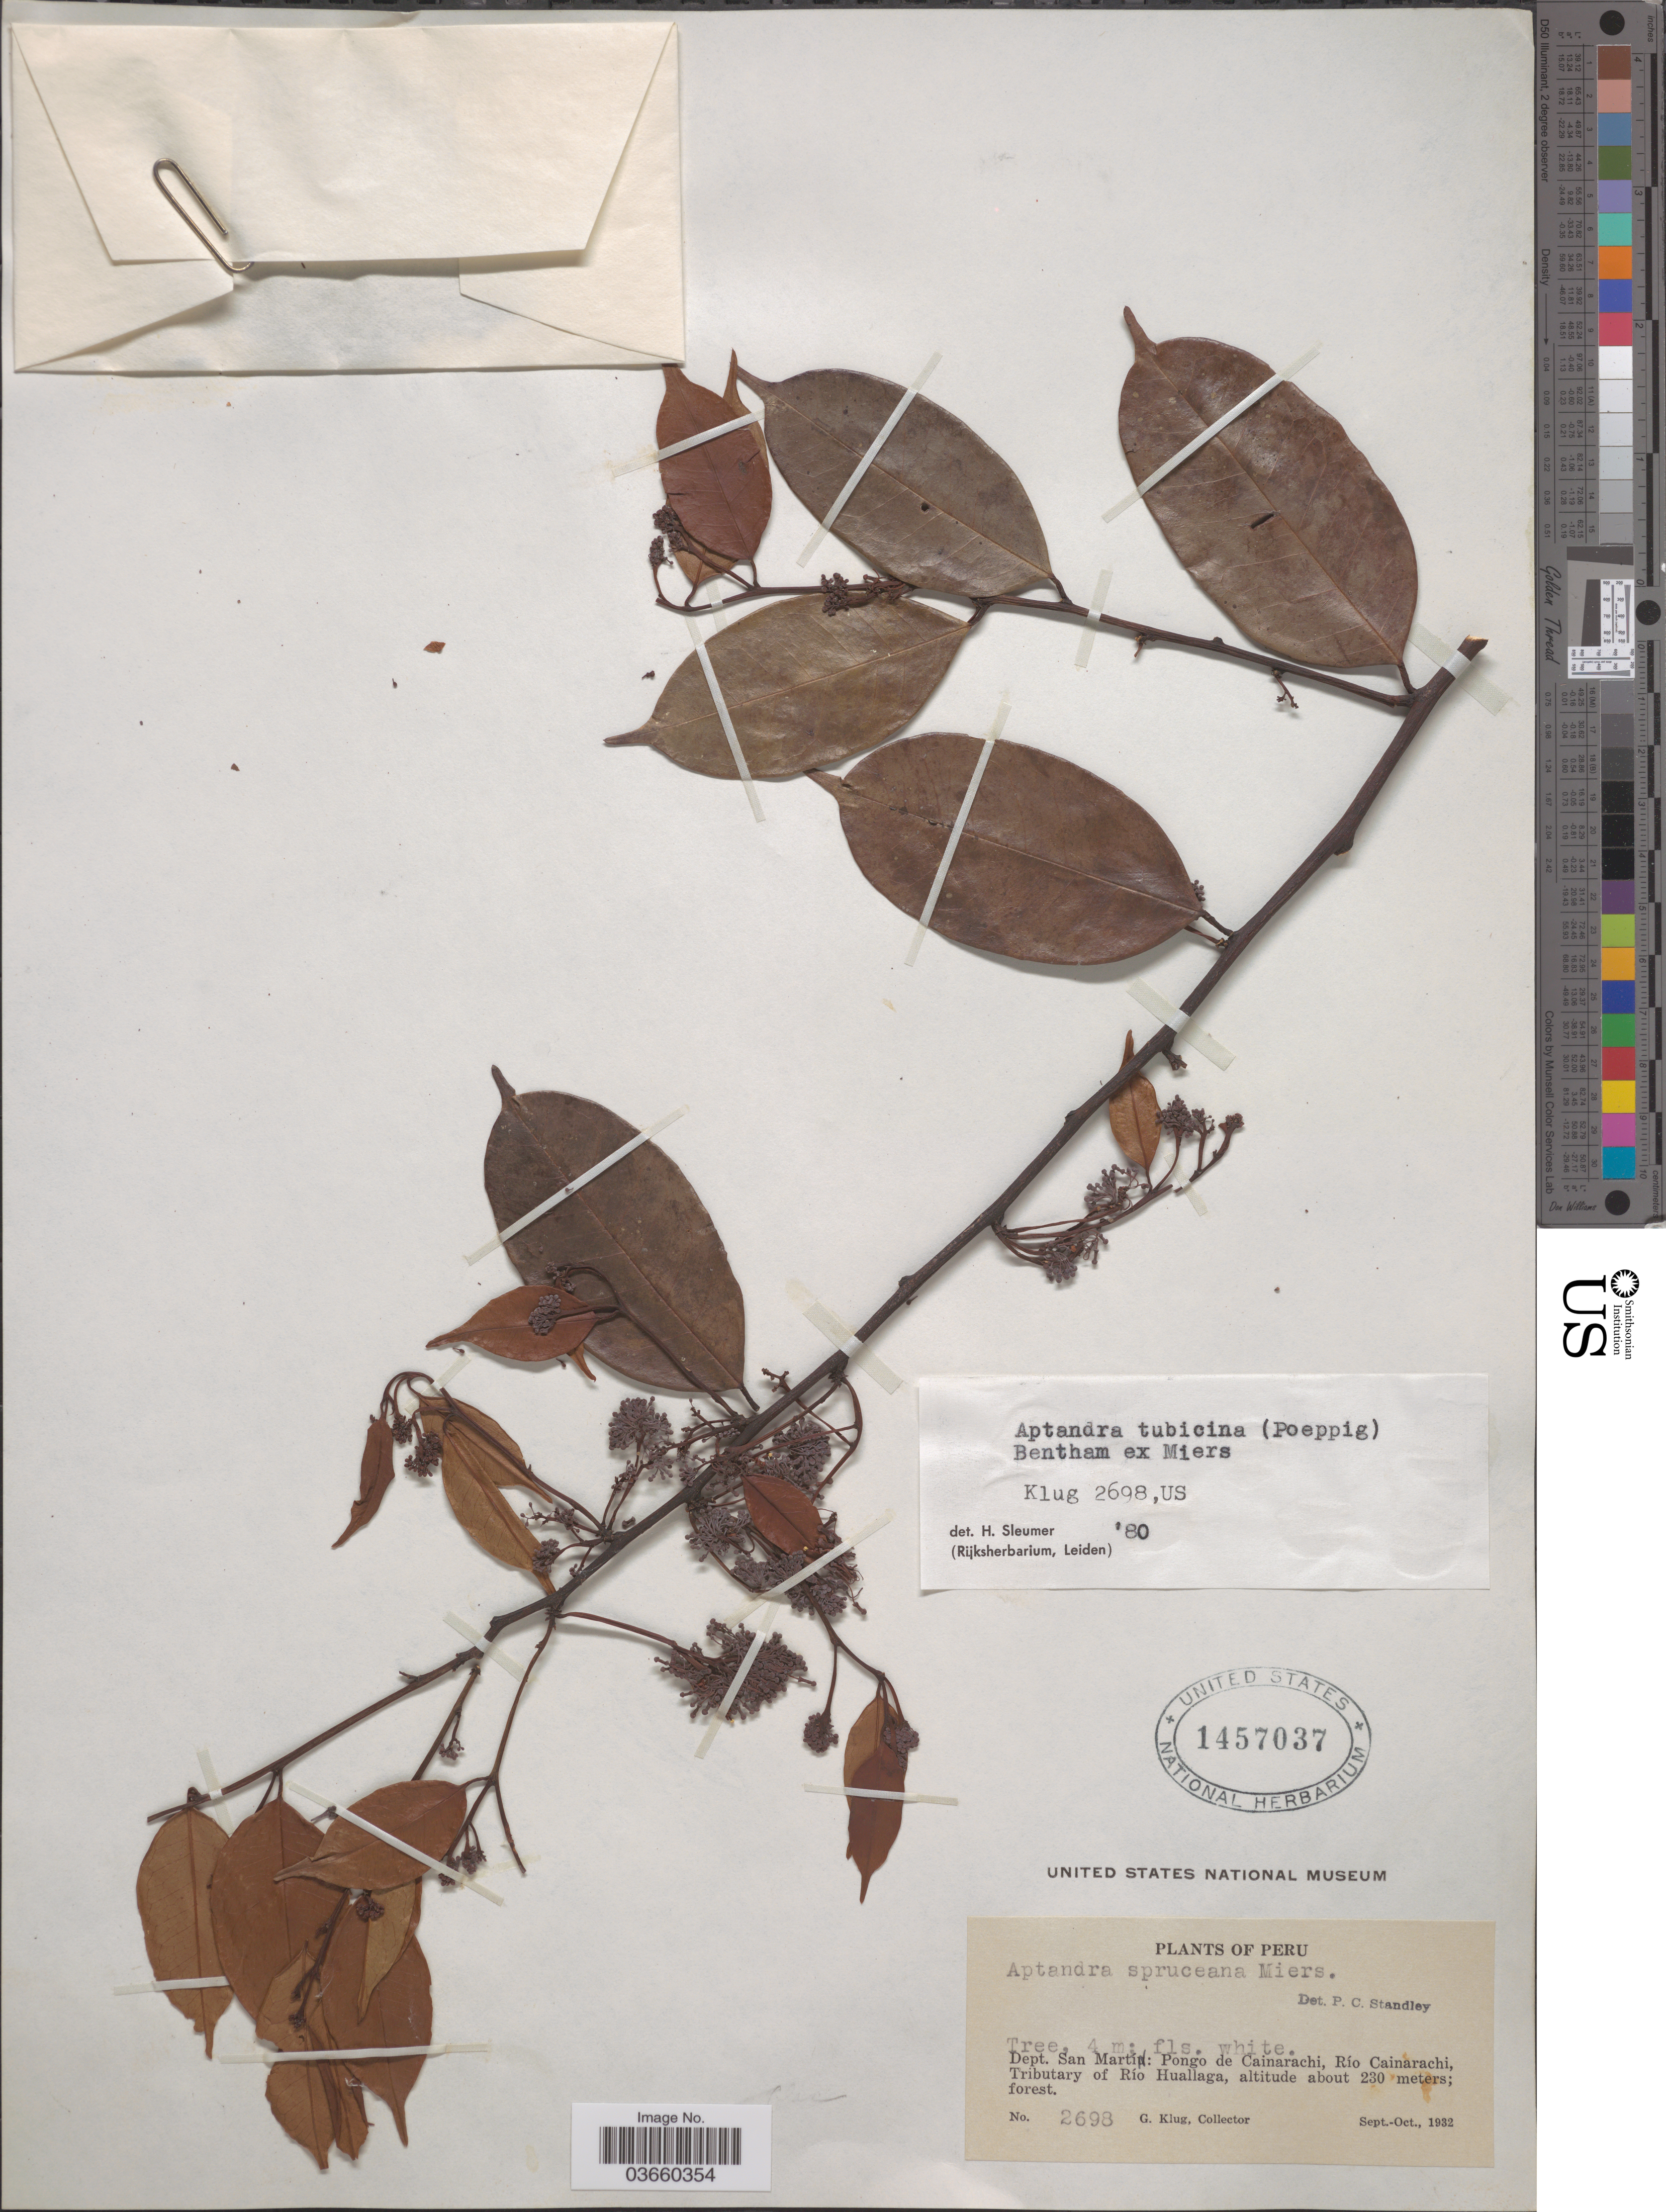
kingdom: Plantae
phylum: Tracheophyta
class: Magnoliopsida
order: Santalales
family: Aptandraceae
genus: Aptandra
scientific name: Aptandra tubicina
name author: (Poepp.) Miers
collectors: G. Klug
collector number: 2698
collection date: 1932-09/1932-10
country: Peru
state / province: San Martín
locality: Dept. San Martin: Pongo de Cainarachi, Río Cainarachi, Tributary of Río Huallaga.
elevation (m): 230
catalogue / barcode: US 1457037